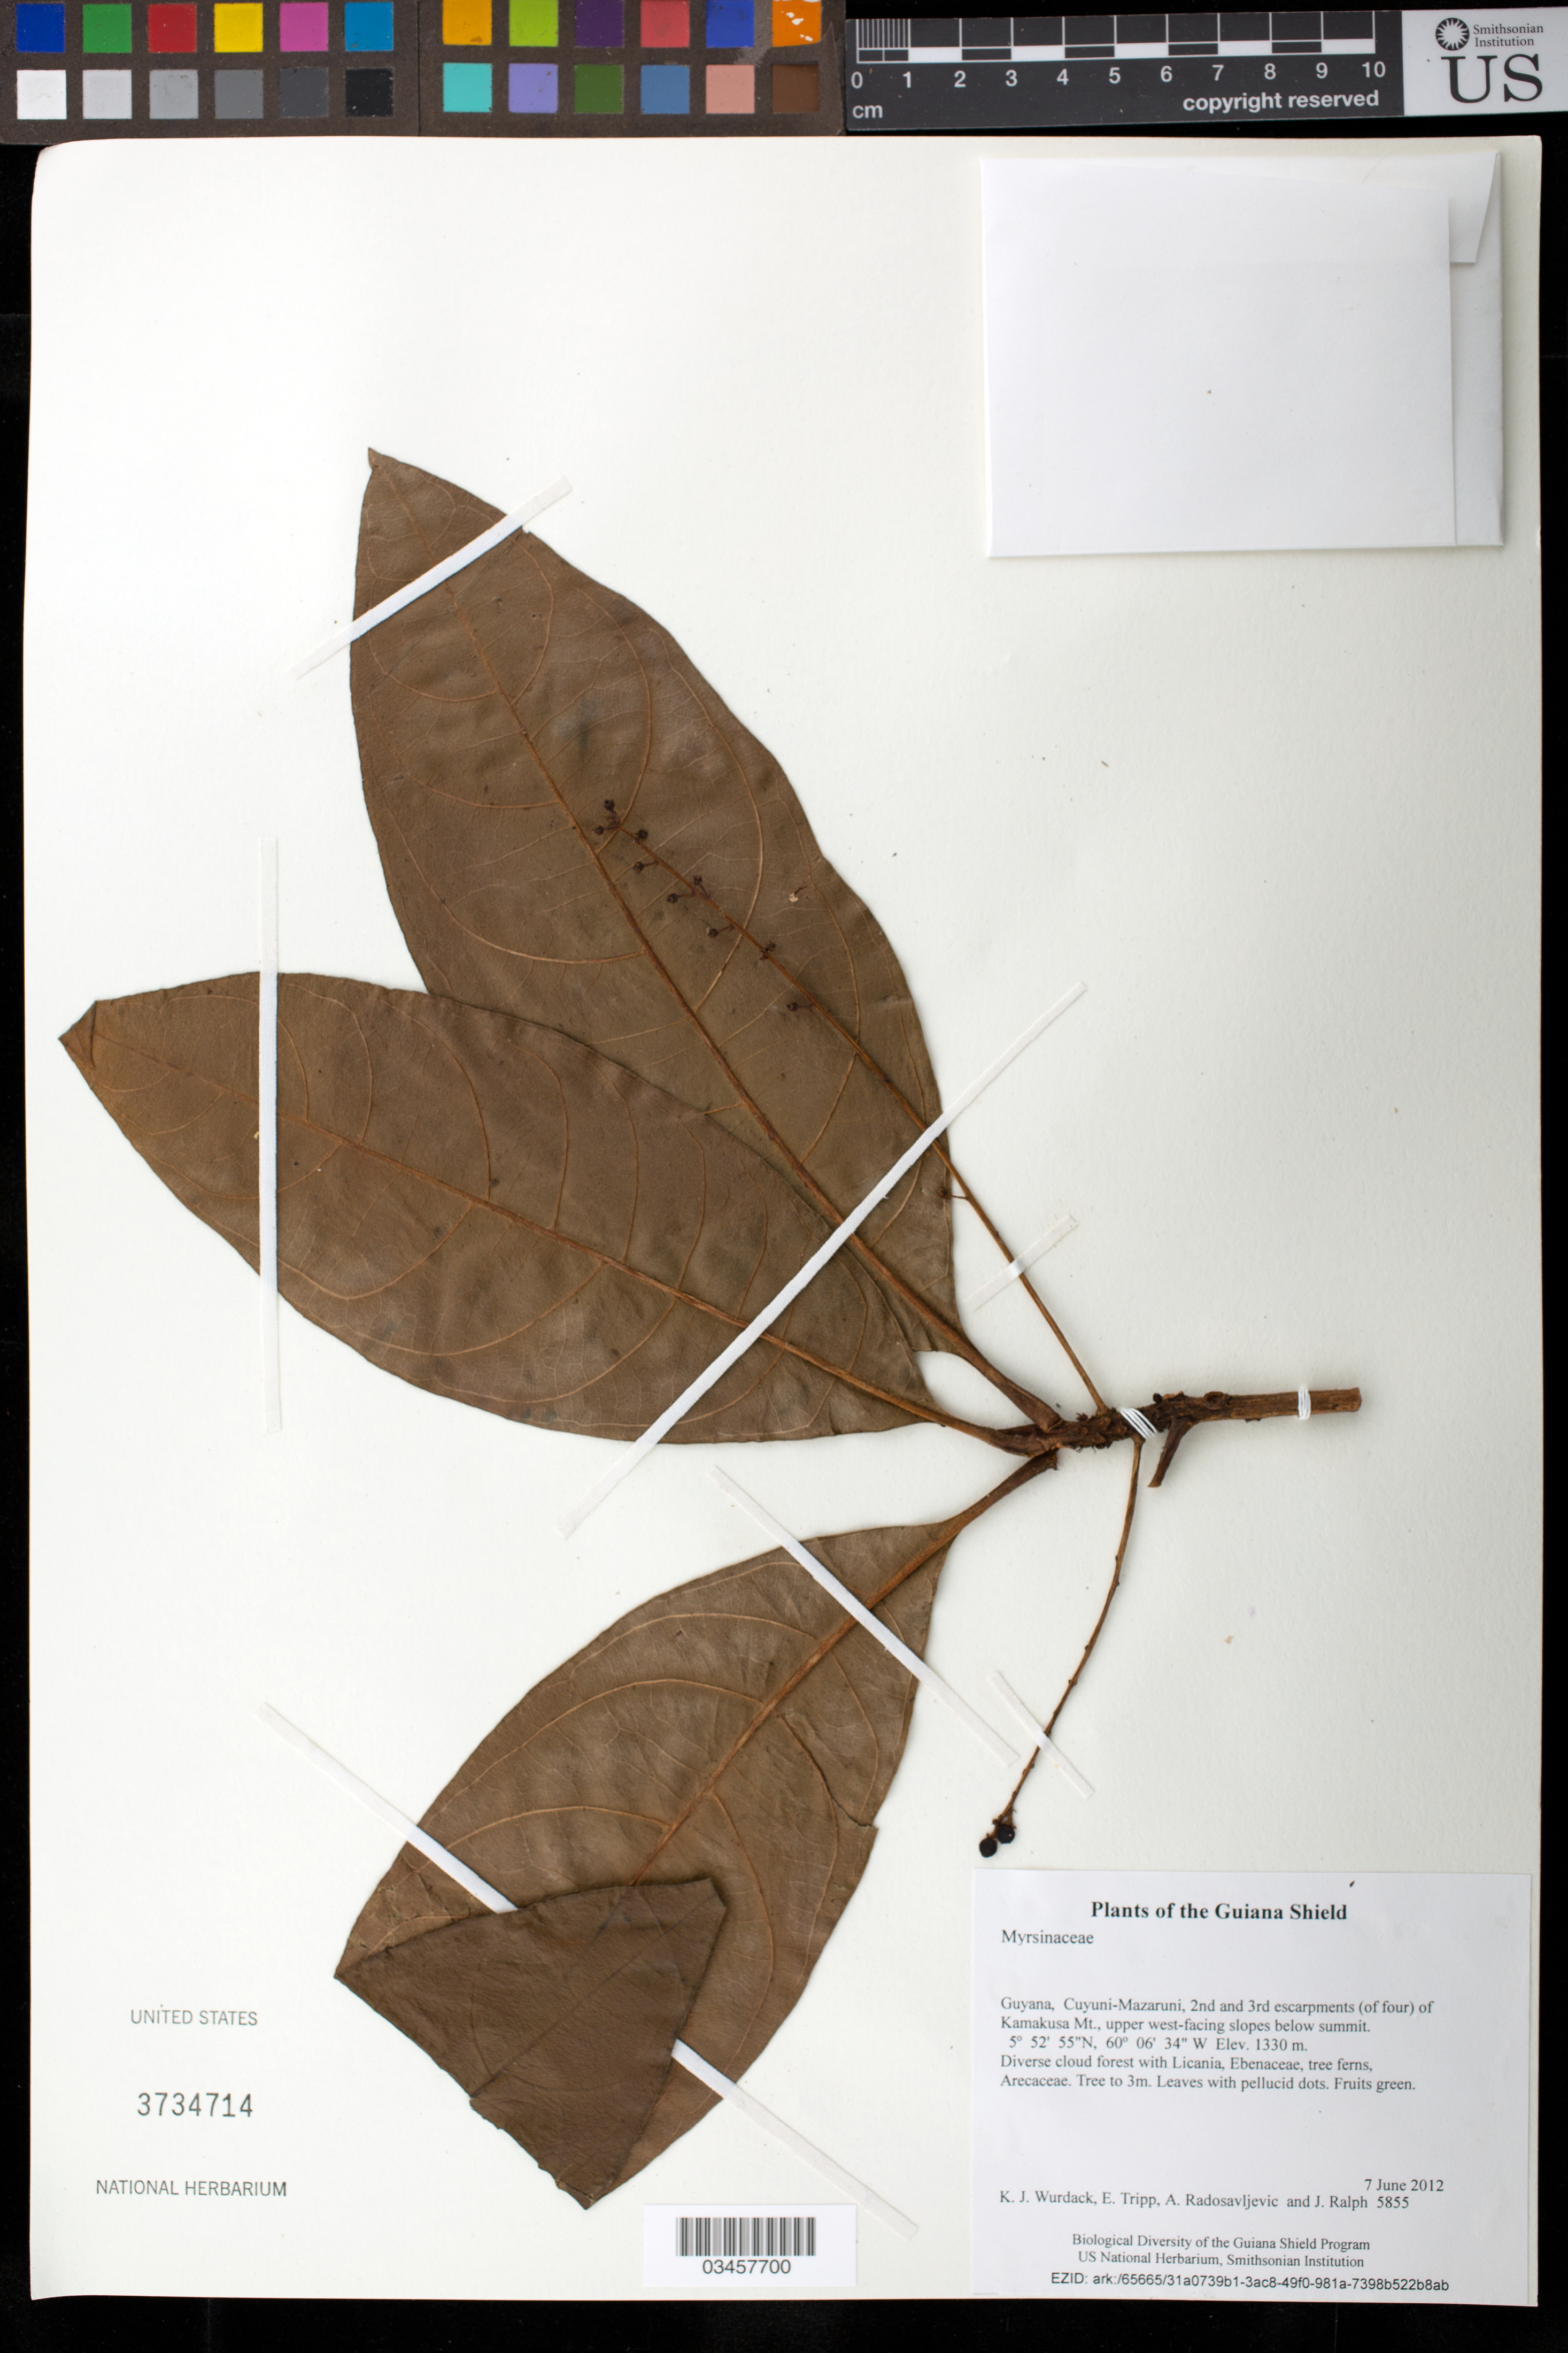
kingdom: Plantae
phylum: Tracheophyta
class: Magnoliopsida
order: Ericales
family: Primulaceae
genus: Cybianthus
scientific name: Cybianthus prieurii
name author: A. DC.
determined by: Pipoly, J. J.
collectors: K. Wurdack, E. Tripp, A. Radosavljevic & J. Ralph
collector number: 5855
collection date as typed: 7 June 2012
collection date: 2012-06-07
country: Guyana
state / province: Cuyuni-Mazaruni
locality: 2nd and 3rd escarpments (of four) of Kamakusa Mt., upper west-facing slopes below summit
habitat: Diverse cloud forest with Licania, Ebenaceae, tree ferns, Arecaceae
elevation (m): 1330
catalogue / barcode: US 3734714